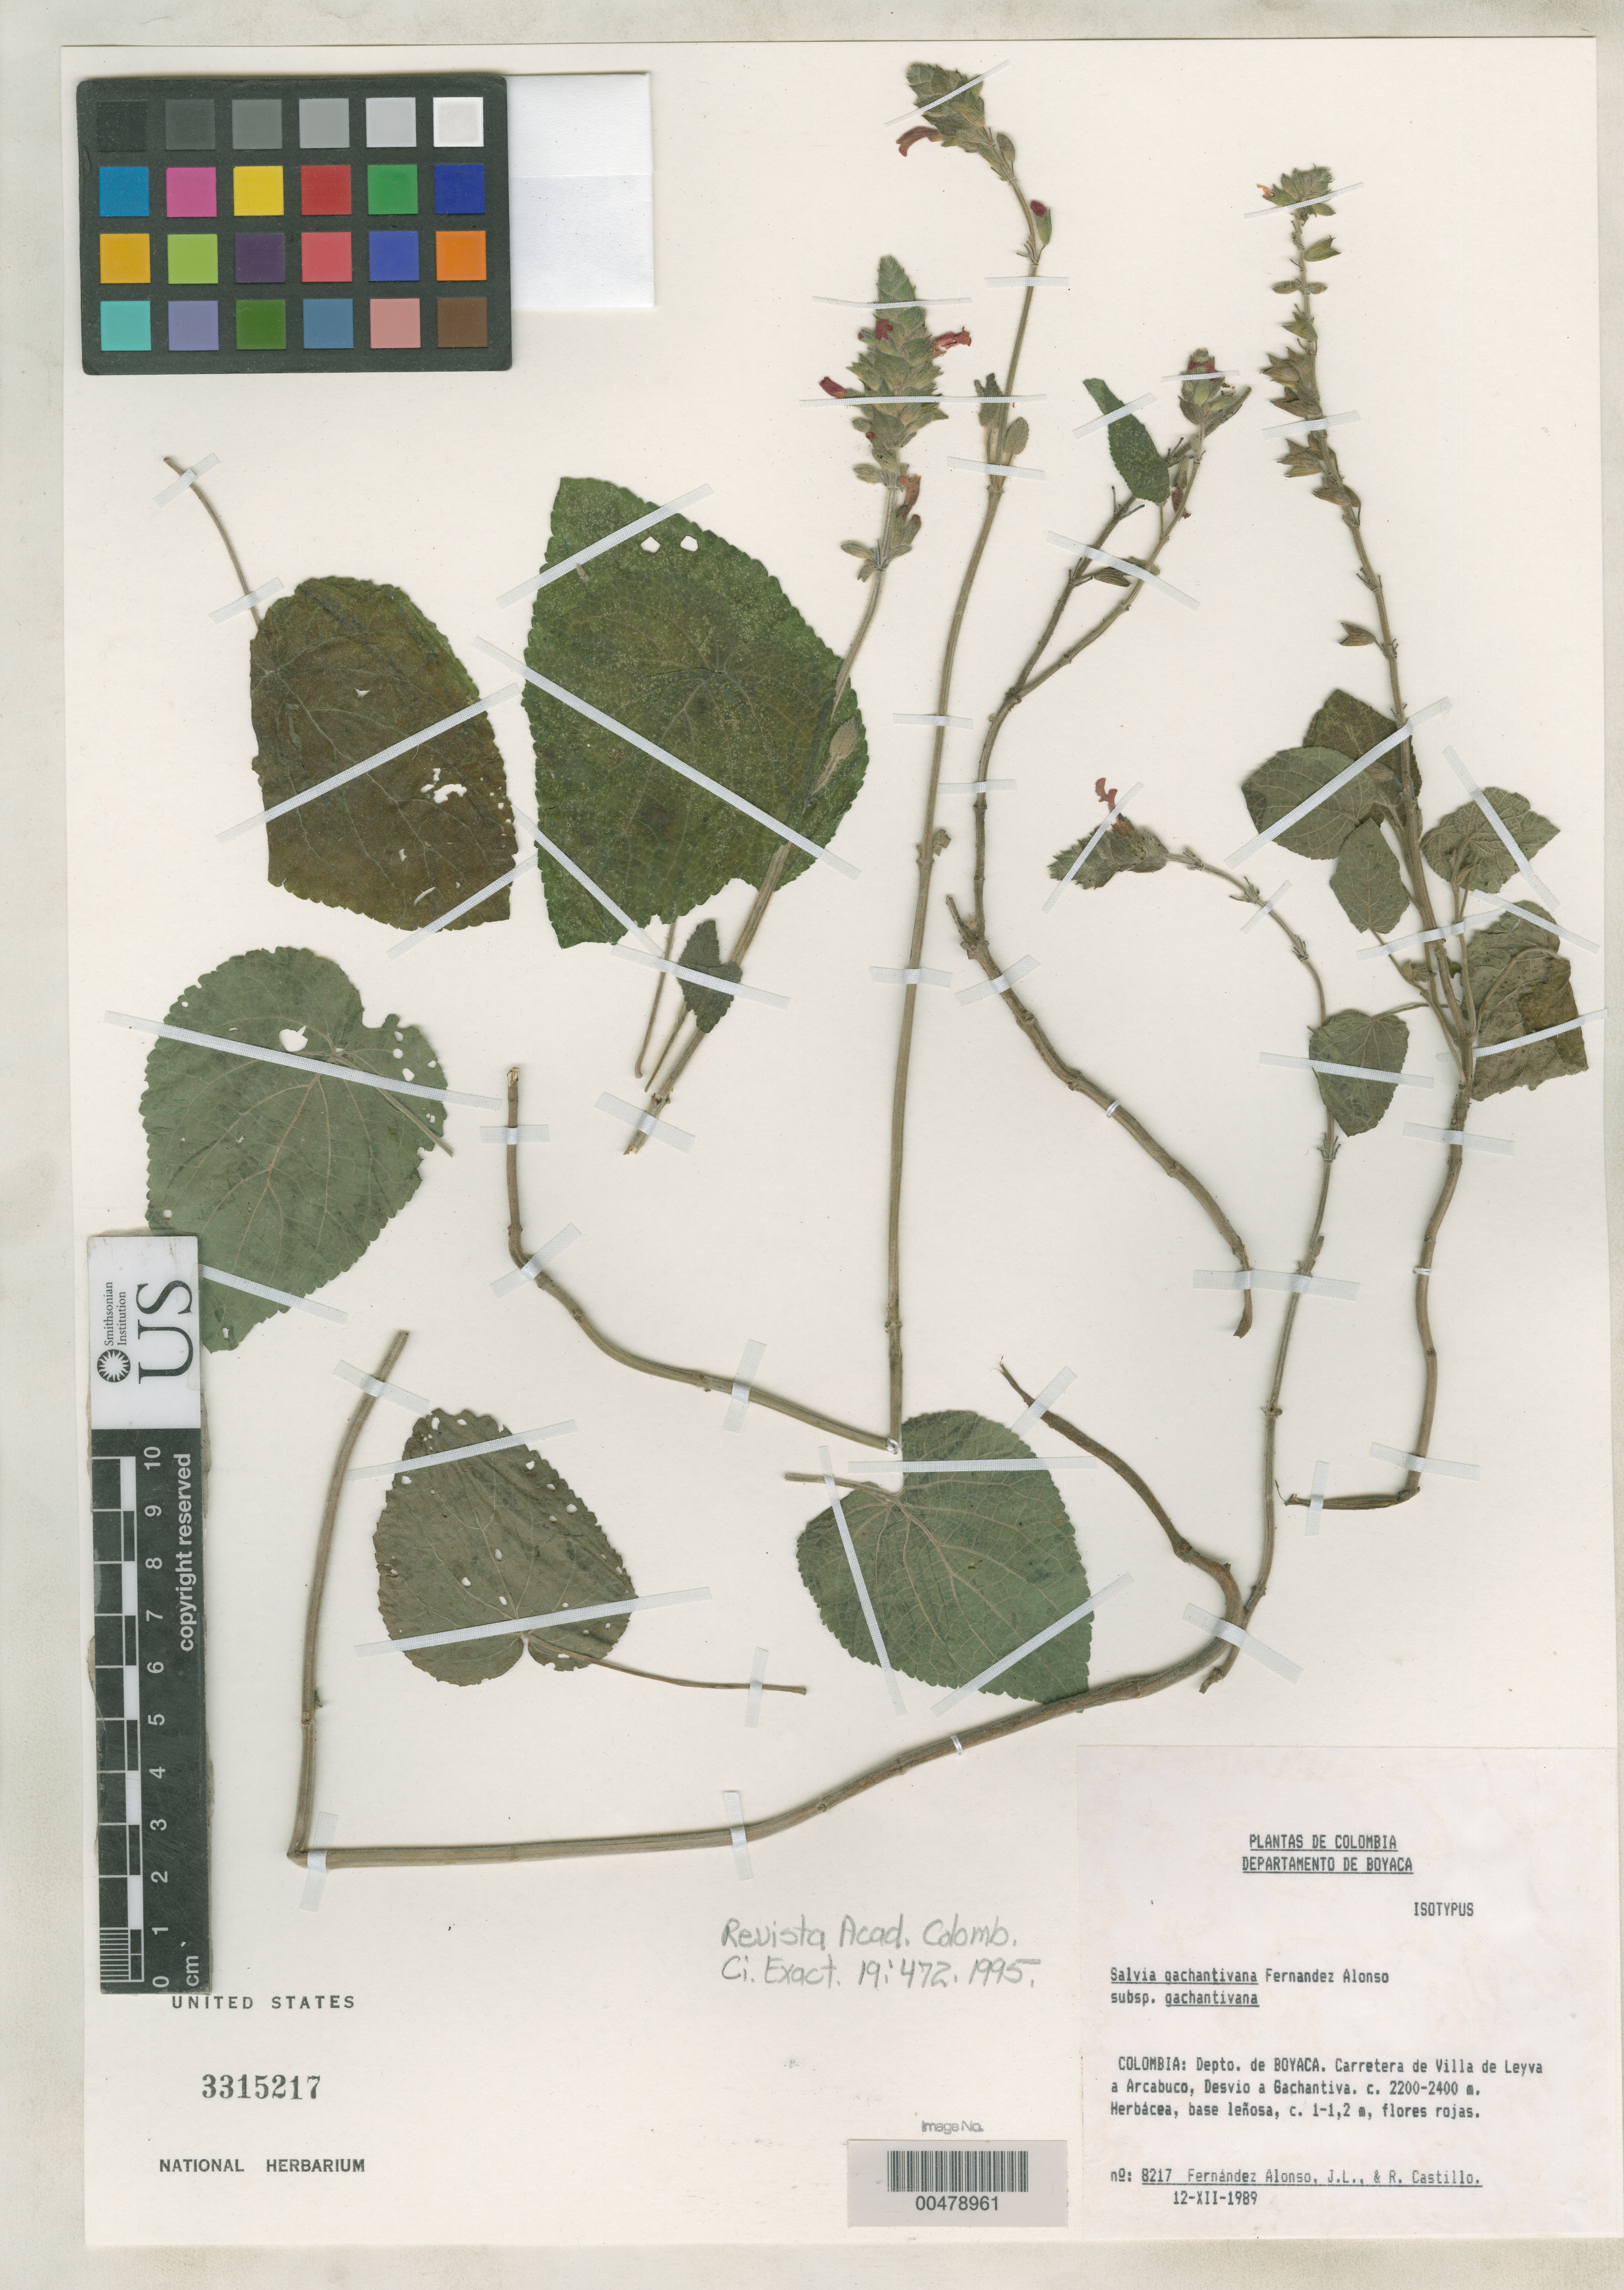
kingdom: Plantae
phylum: Tracheophyta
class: Magnoliopsida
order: Lamiales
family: Lamiaceae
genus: Salvia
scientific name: Salvia gachantivana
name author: Fern. Alonso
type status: Isotype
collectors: J. L. Fernández-Alonso & R. Castillo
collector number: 8217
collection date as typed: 12 Dec 1989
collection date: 1989-12-12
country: Colombia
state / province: Boyacá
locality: Carretera de Villa de Leyva a Arcabuco, Desvio a Gachantiva.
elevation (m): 2200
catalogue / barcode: US 3315217